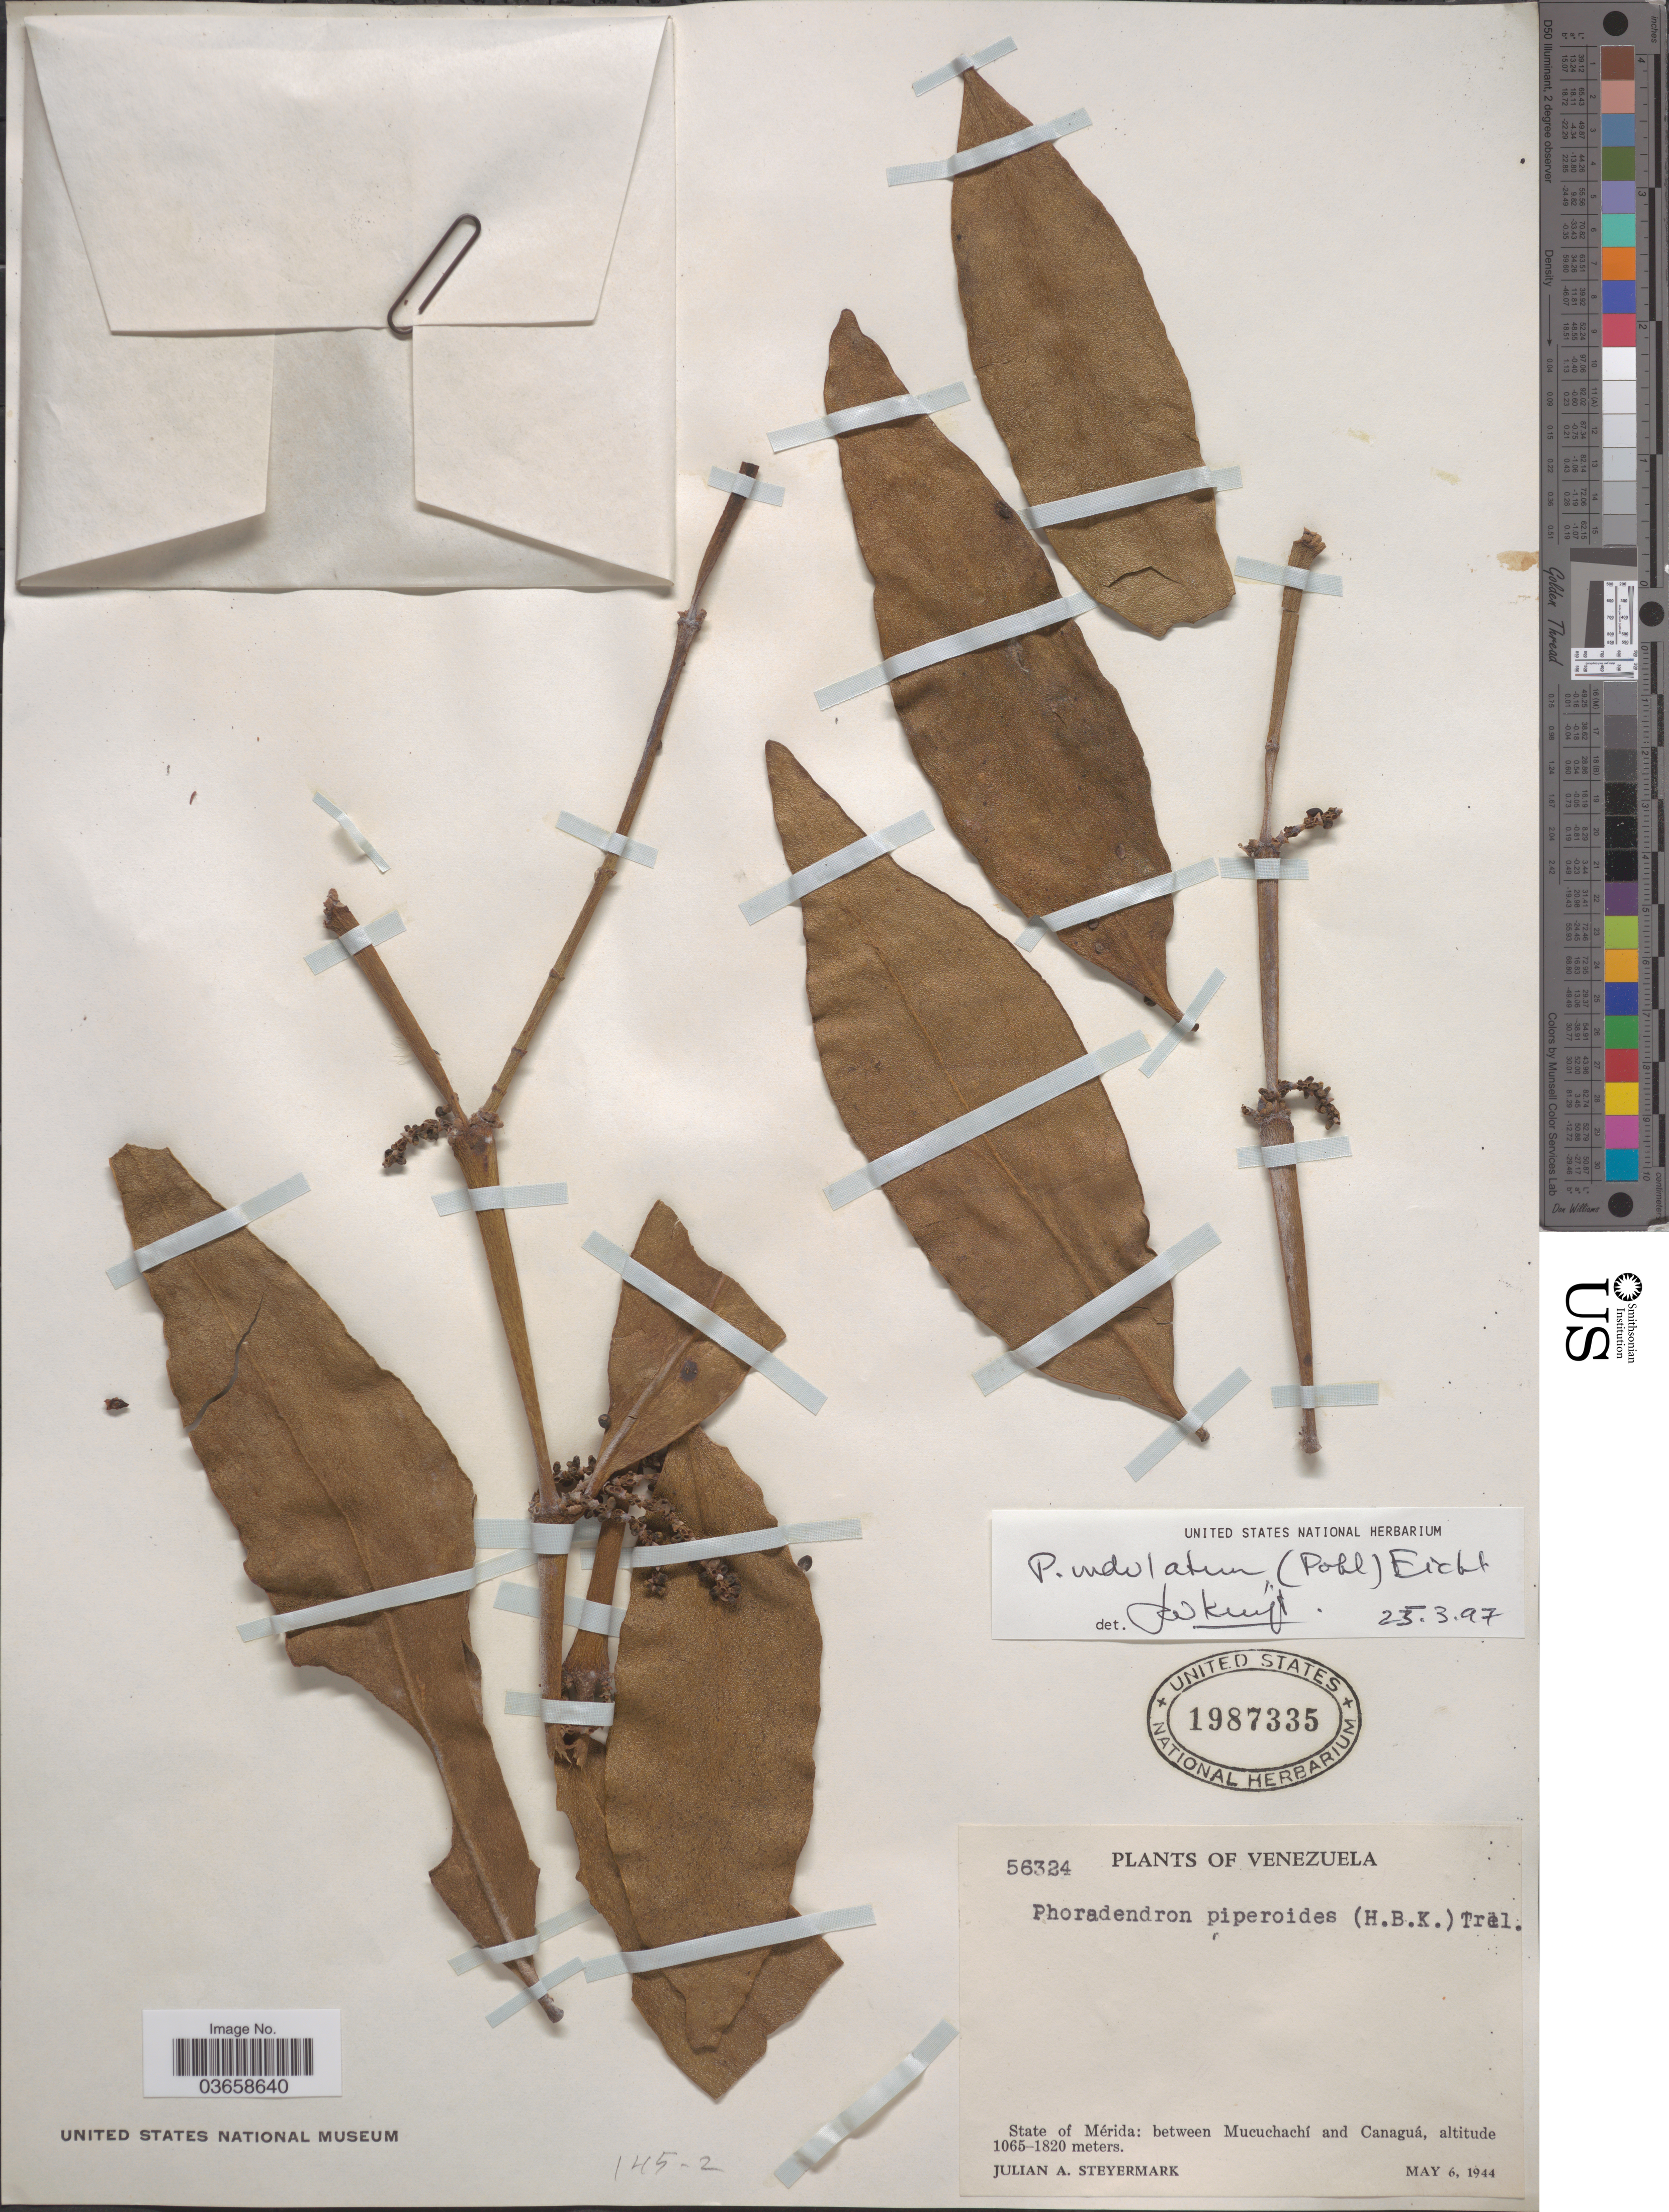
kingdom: Plantae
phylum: Tracheophyta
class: Magnoliopsida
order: Santalales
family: Viscaceae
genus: Phoradendron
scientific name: Phoradendron undulatum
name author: (Pohl ex DC.) Eichler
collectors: J. Steyermark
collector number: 56324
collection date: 1944-05-06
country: Venezuela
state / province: Mérida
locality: Between Mucuchachí and Canaguá.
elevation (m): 1065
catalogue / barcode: US 1987335